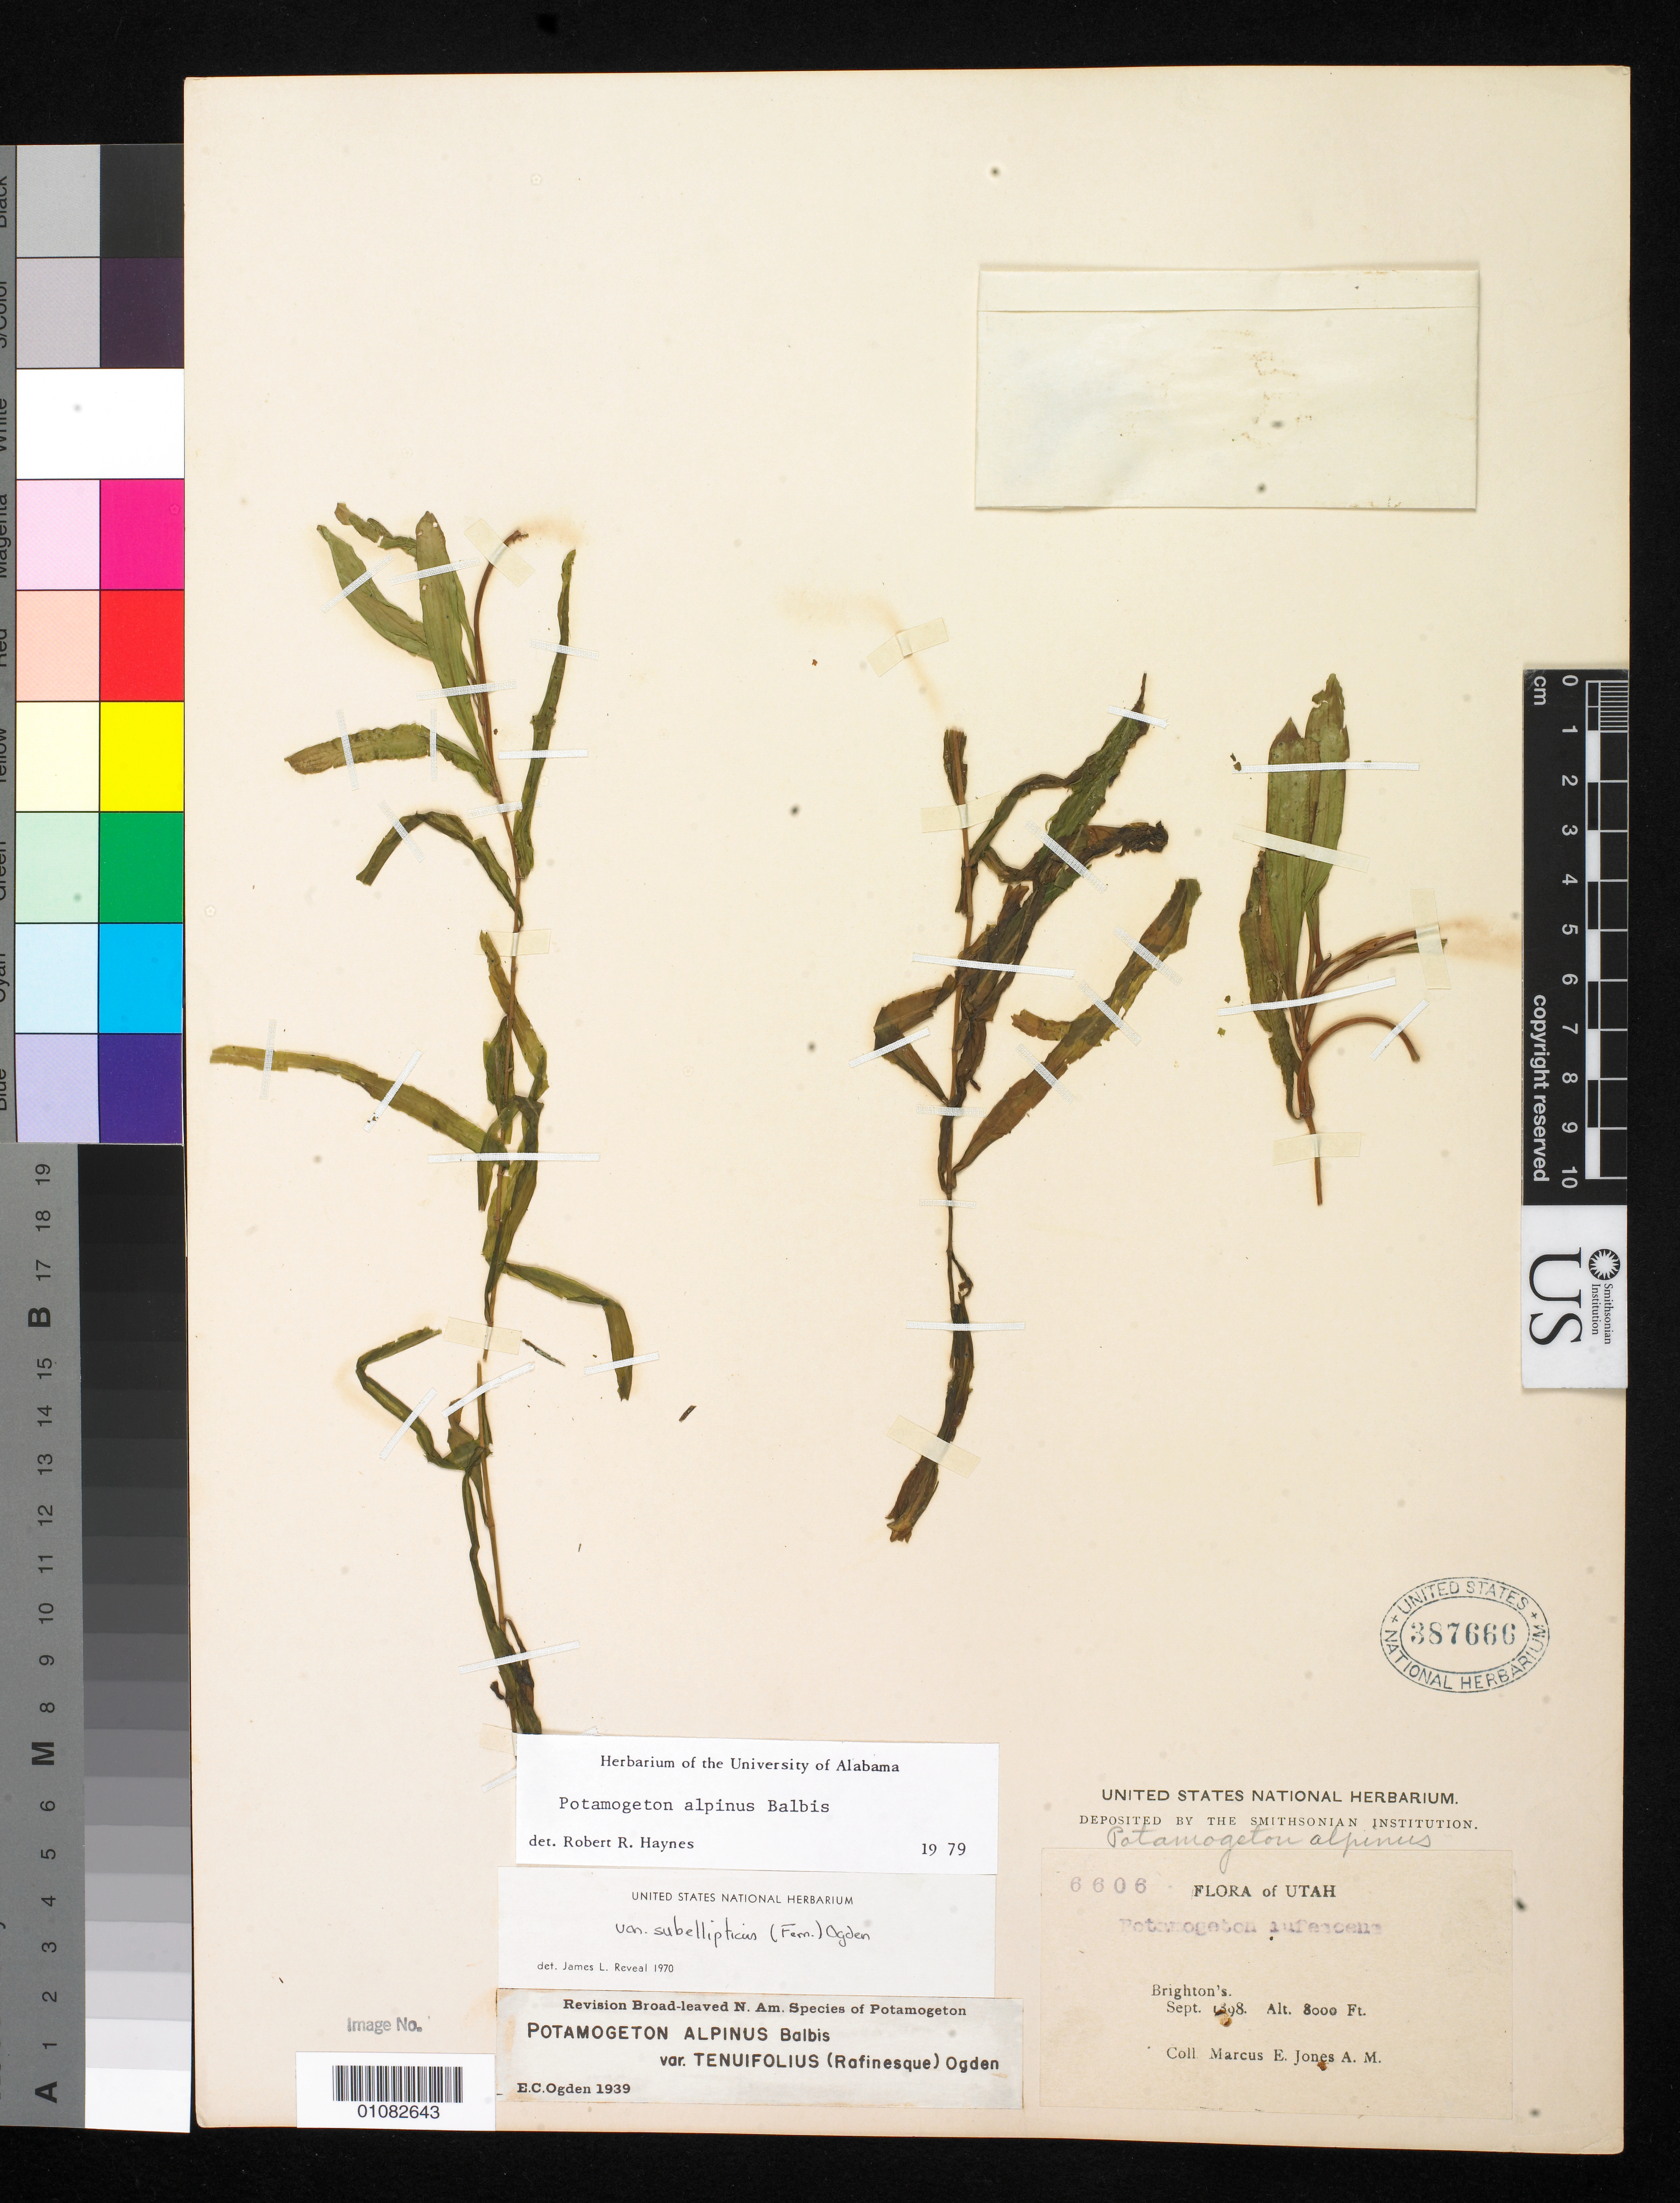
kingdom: Plantae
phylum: Tracheophyta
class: Liliopsida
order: Alismatales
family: Potamogetonaceae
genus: Potamogeton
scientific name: Potamogeton alpinus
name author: Balb.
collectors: M. E. Jones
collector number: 6606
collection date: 1898-09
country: United States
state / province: Utah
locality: Brighton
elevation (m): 2438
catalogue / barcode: US 387666